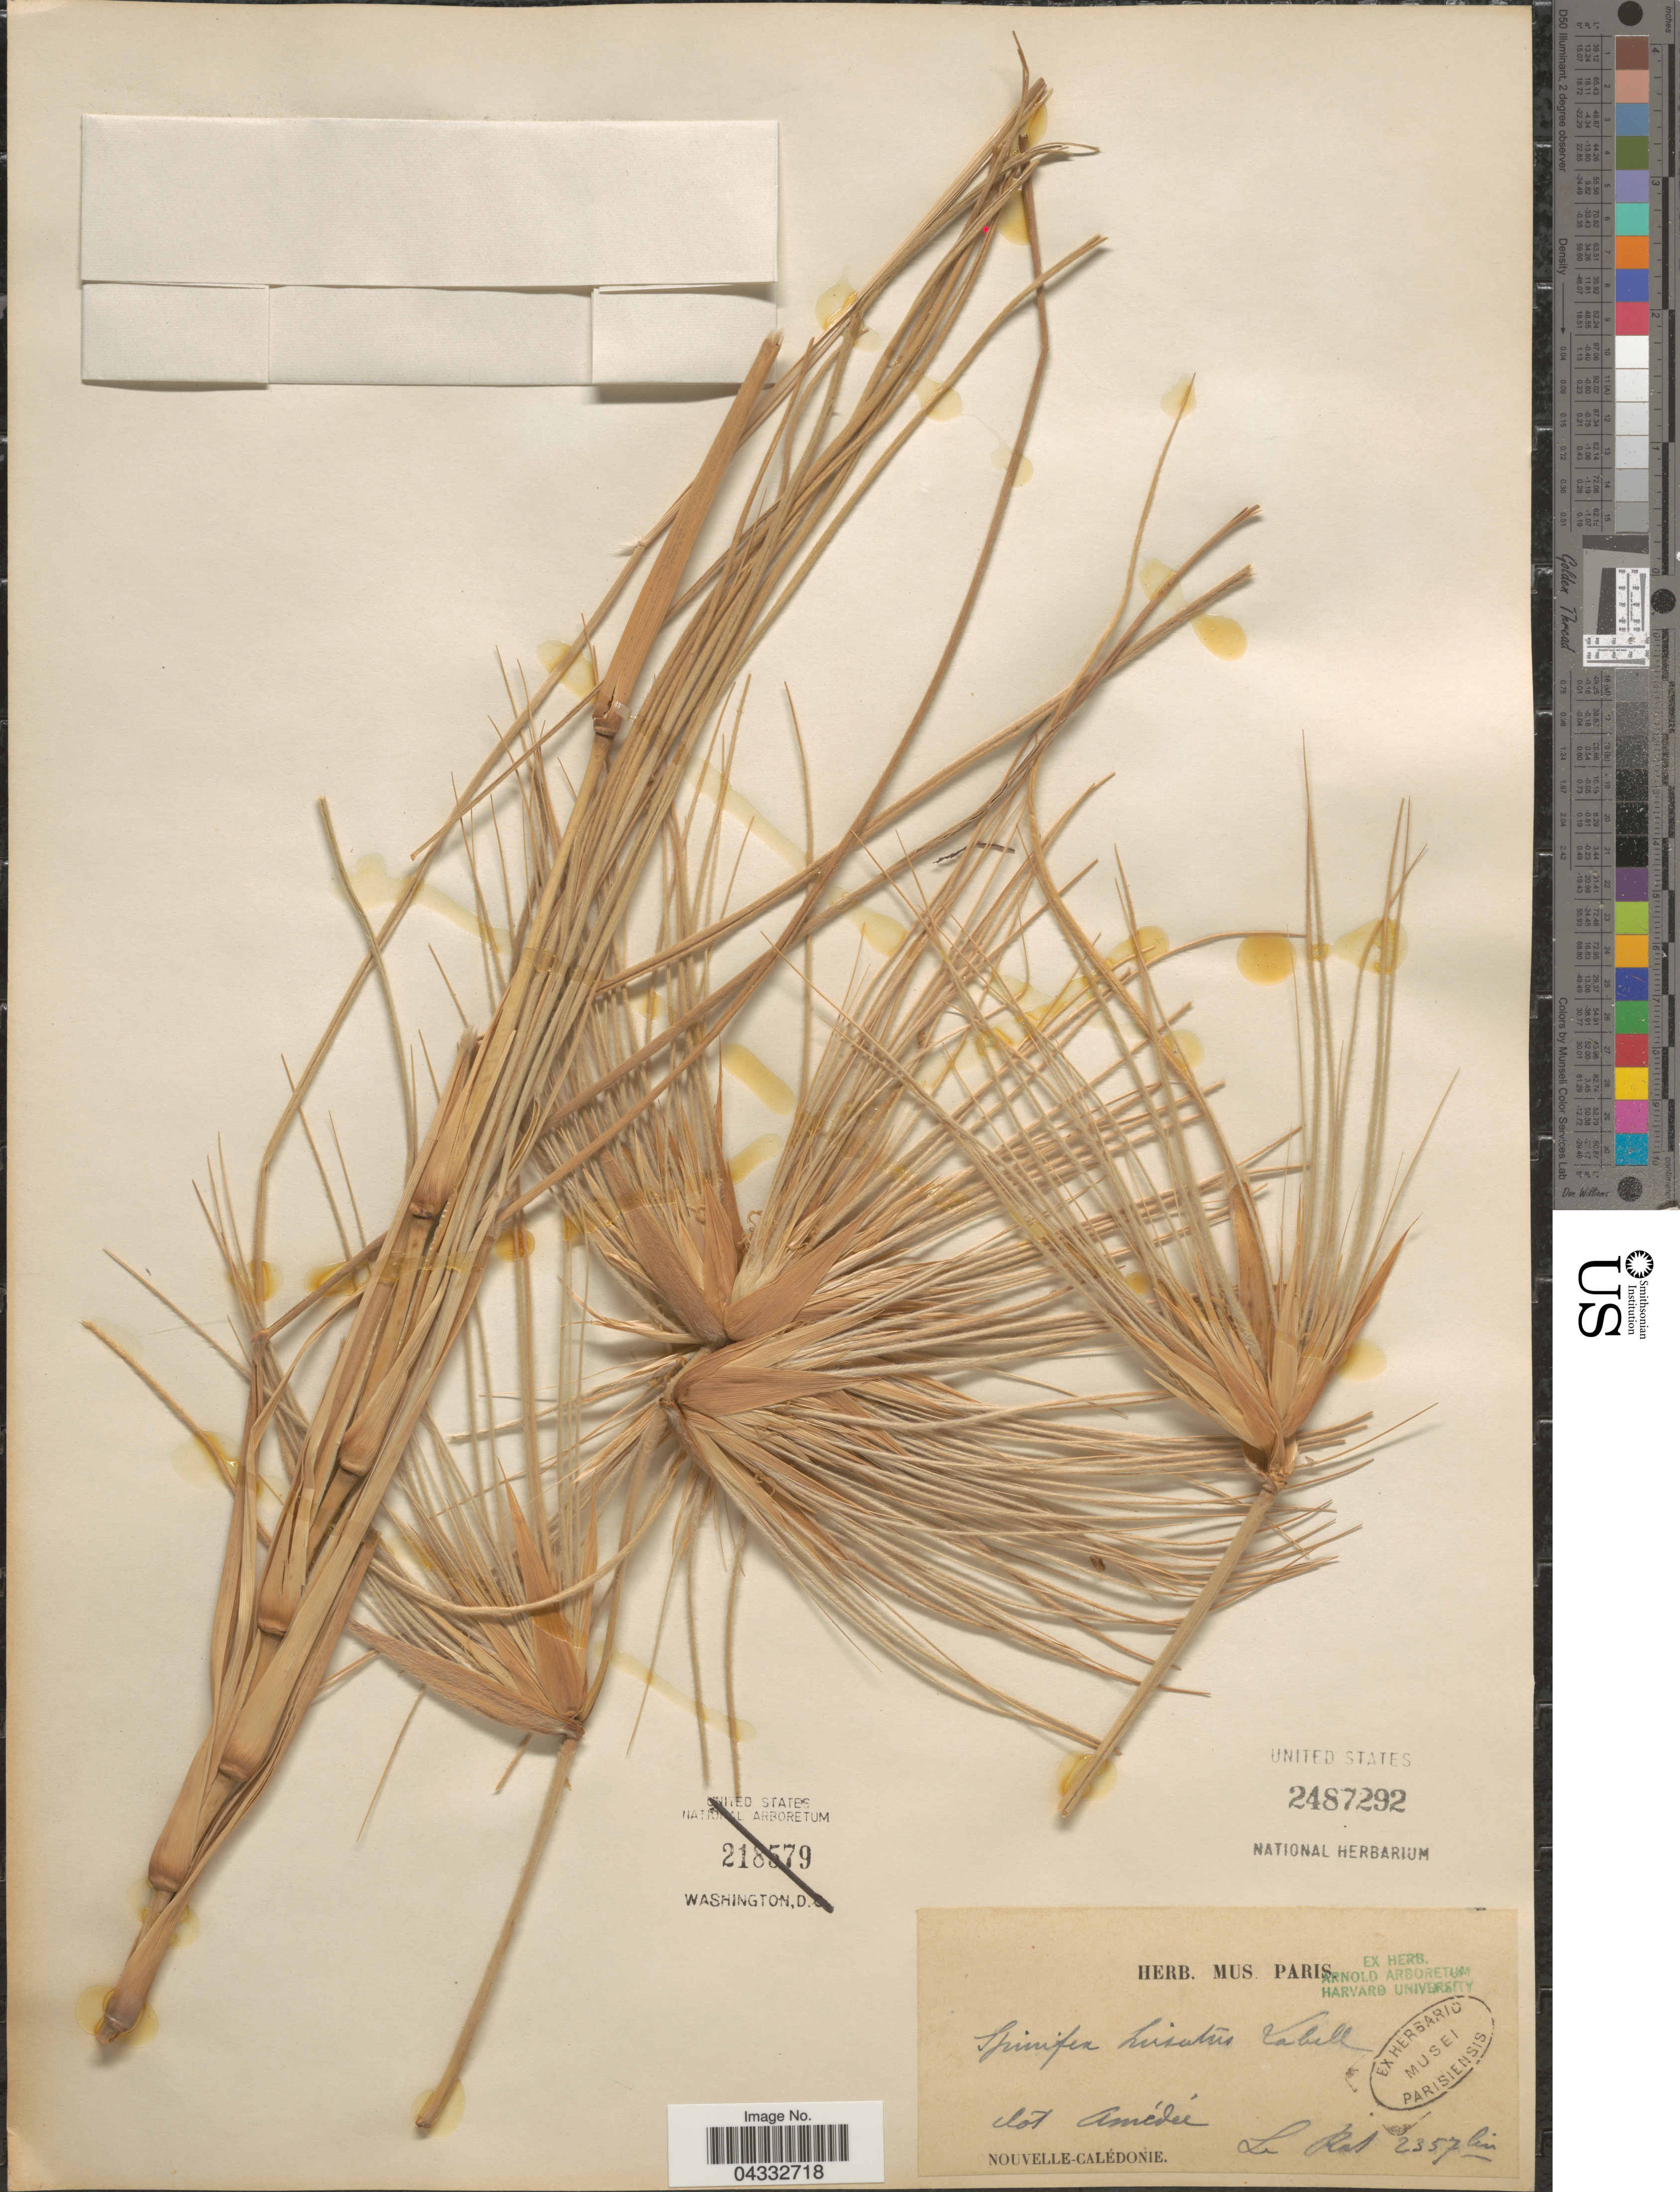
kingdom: Plantae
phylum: Tracheophyta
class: Liliopsida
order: Poales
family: Poaceae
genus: Spinifex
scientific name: Spinifex hirsutus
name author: Labill.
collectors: -. Le Rat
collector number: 2357bis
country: New Caledonia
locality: Ilôt Amédée.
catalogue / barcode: US 2487292